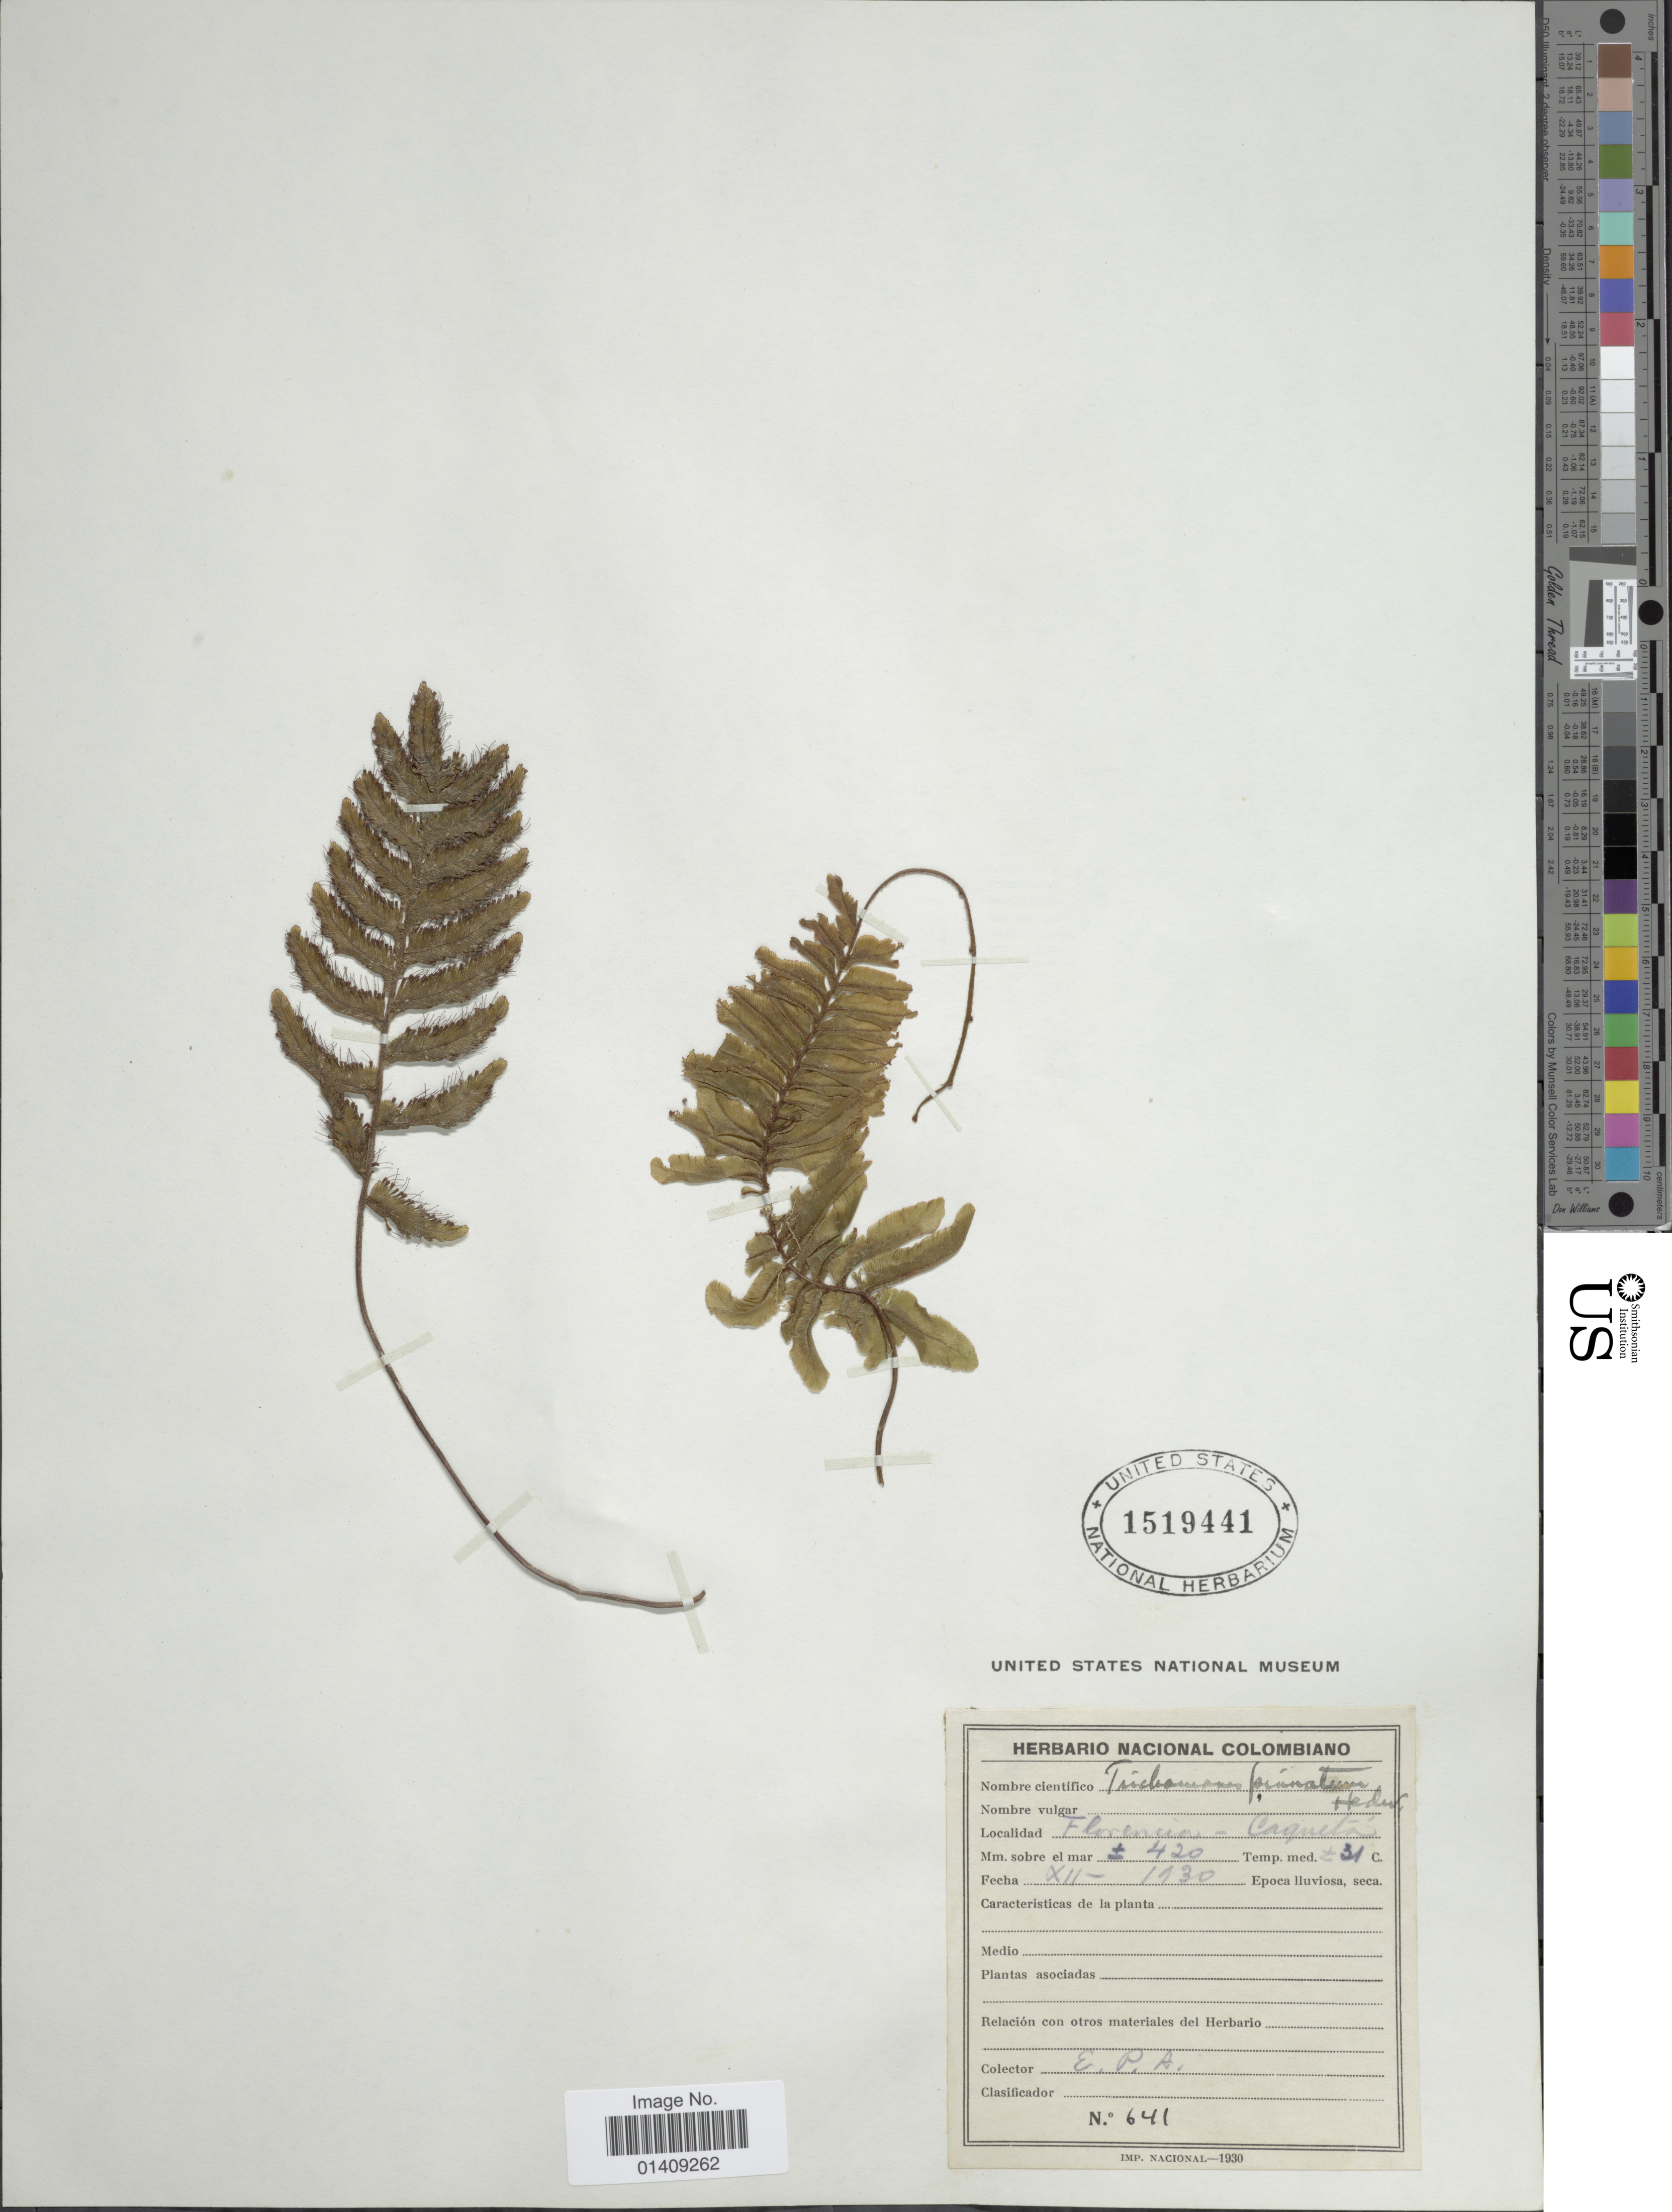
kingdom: Plantae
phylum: Tracheophyta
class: Polypodiopsida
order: Hymenophyllales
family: Hymenophyllaceae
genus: Trichomanes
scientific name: Trichomanes pinnatum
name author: Hedw.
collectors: E. P. A.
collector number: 641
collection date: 1930-12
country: Colombia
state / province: Caquetá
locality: Florencia Caqueta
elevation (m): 420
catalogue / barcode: US 1519441